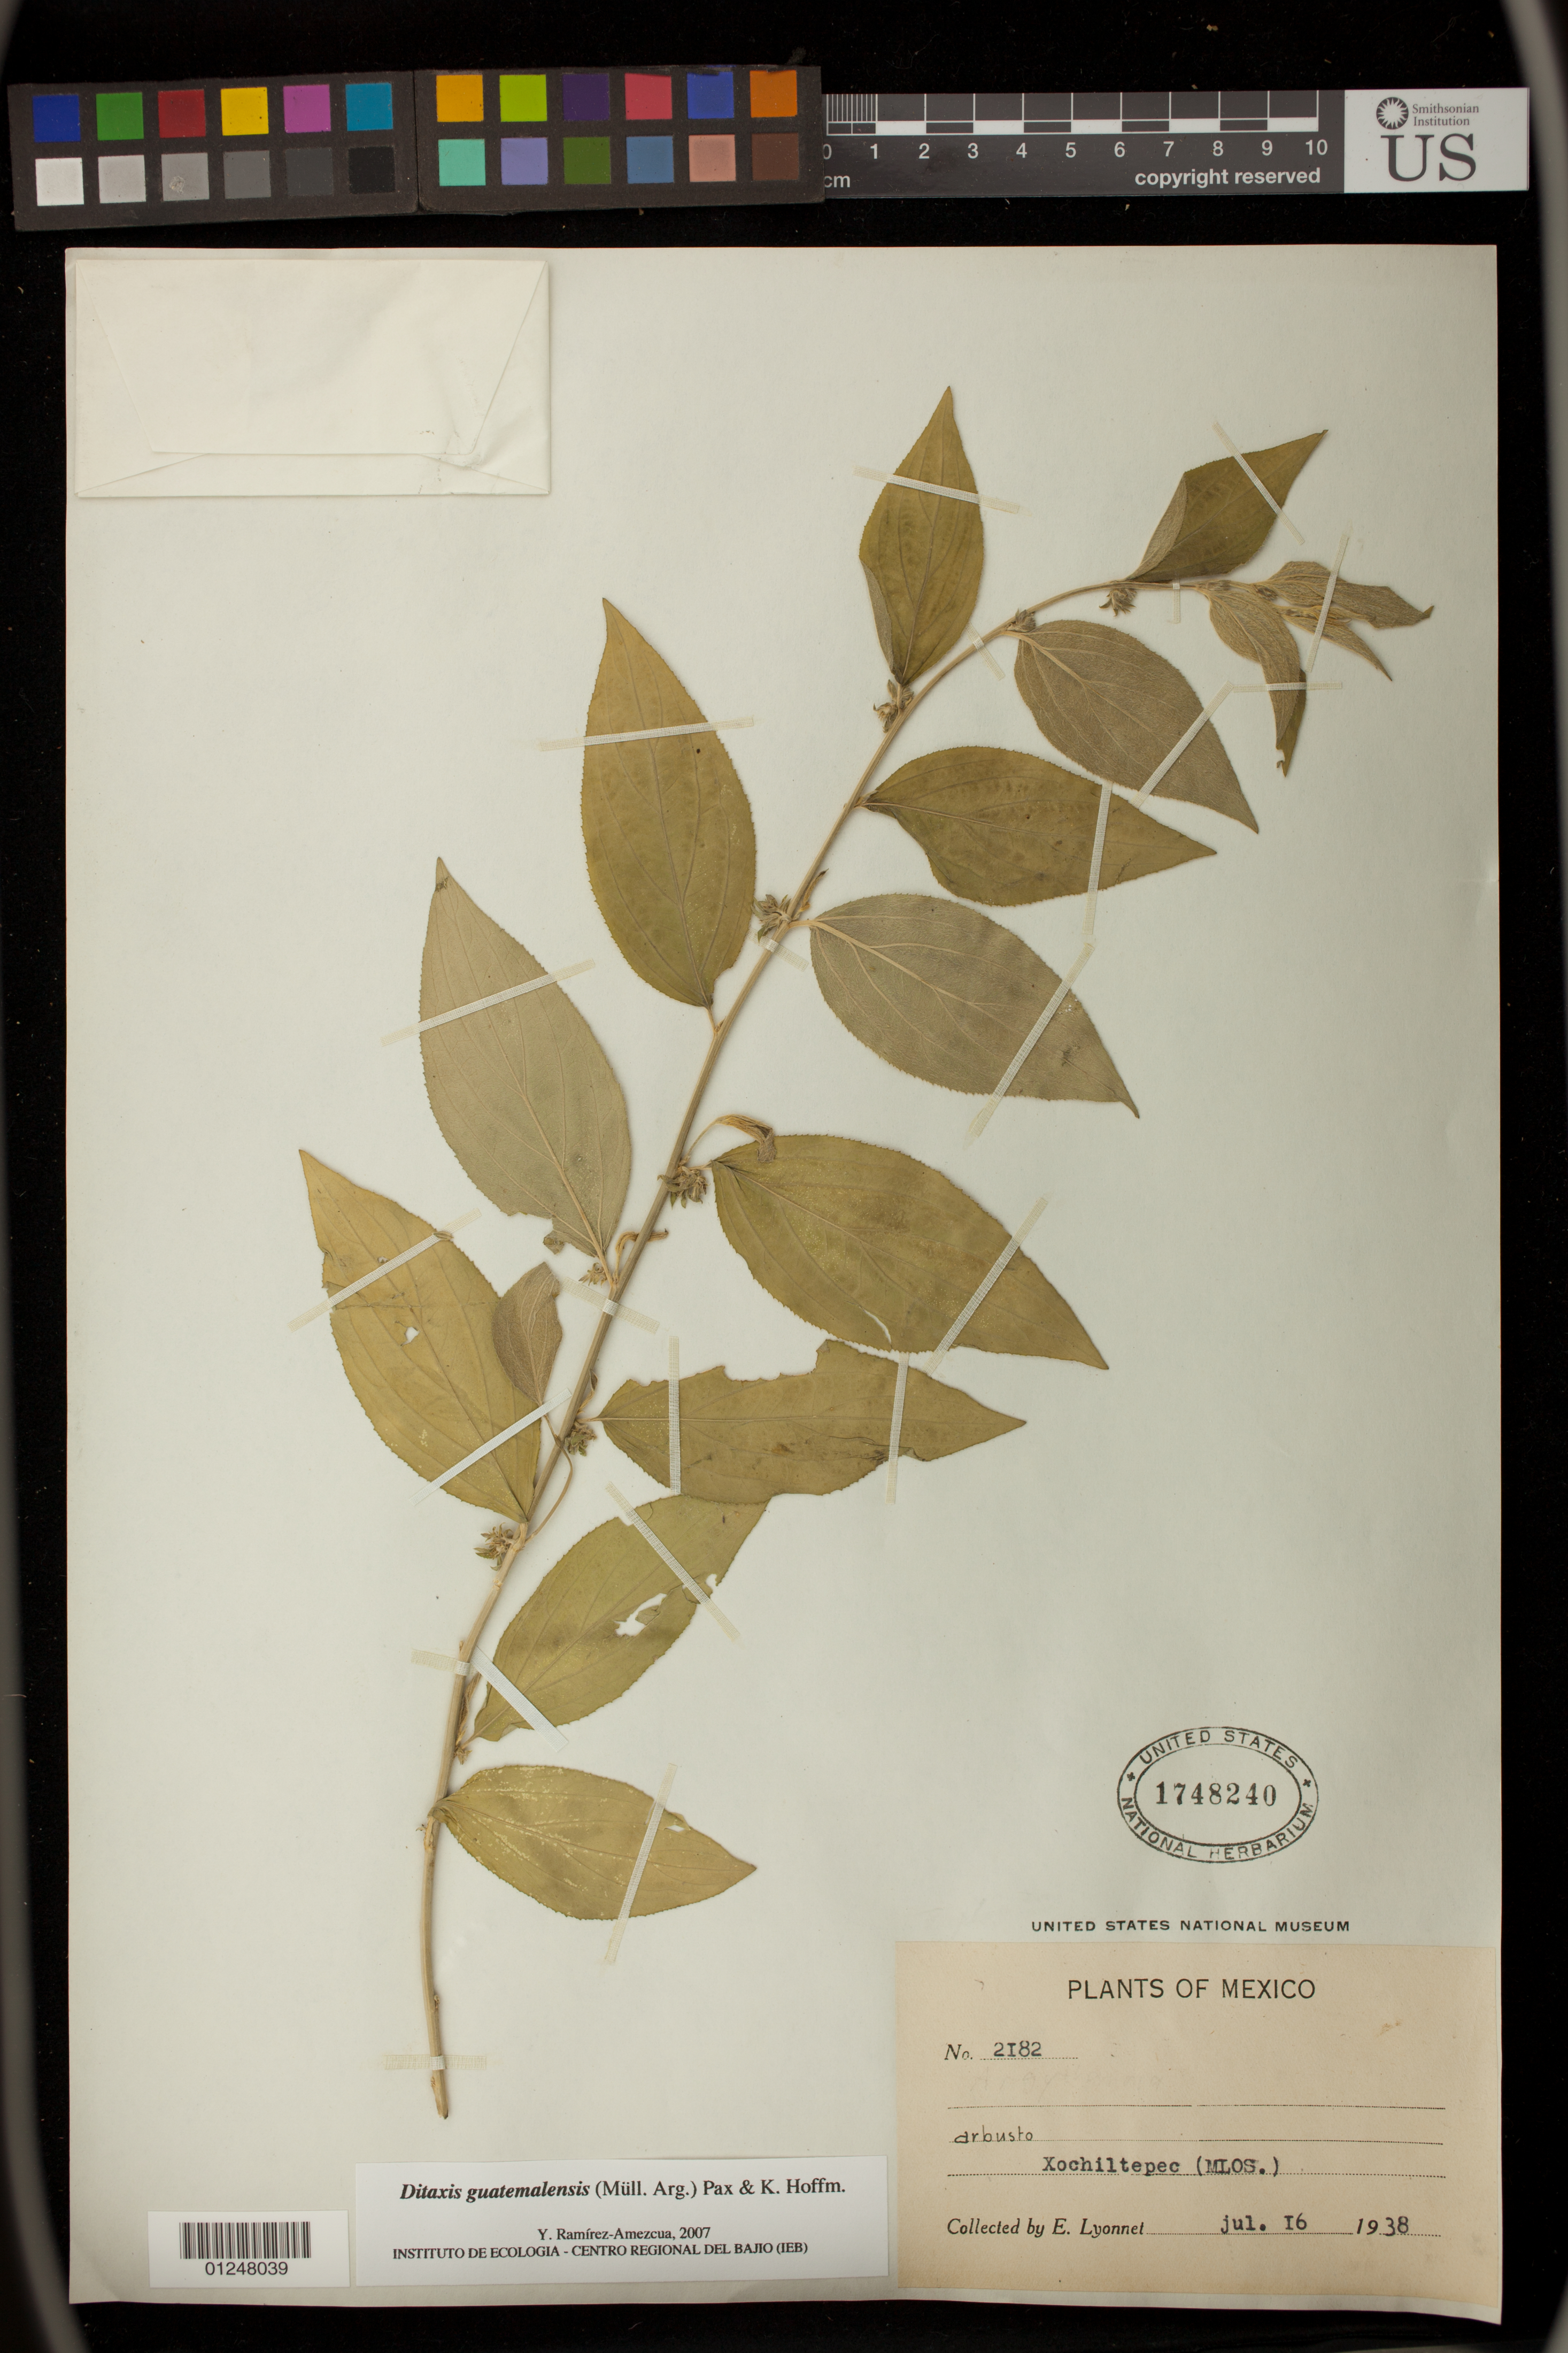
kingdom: Plantae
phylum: Tracheophyta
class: Magnoliopsida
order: Malpighiales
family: Euphorbiaceae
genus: Ditaxis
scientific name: Ditaxis guatemalensis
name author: (Müll. Arg.) Pax & K. Hoffm.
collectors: Bro. E. Lyonnet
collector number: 2182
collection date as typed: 16 Jul 1938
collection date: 1938-07-16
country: Mexico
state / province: Morelos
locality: Xochiltepec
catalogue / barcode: US 1748240